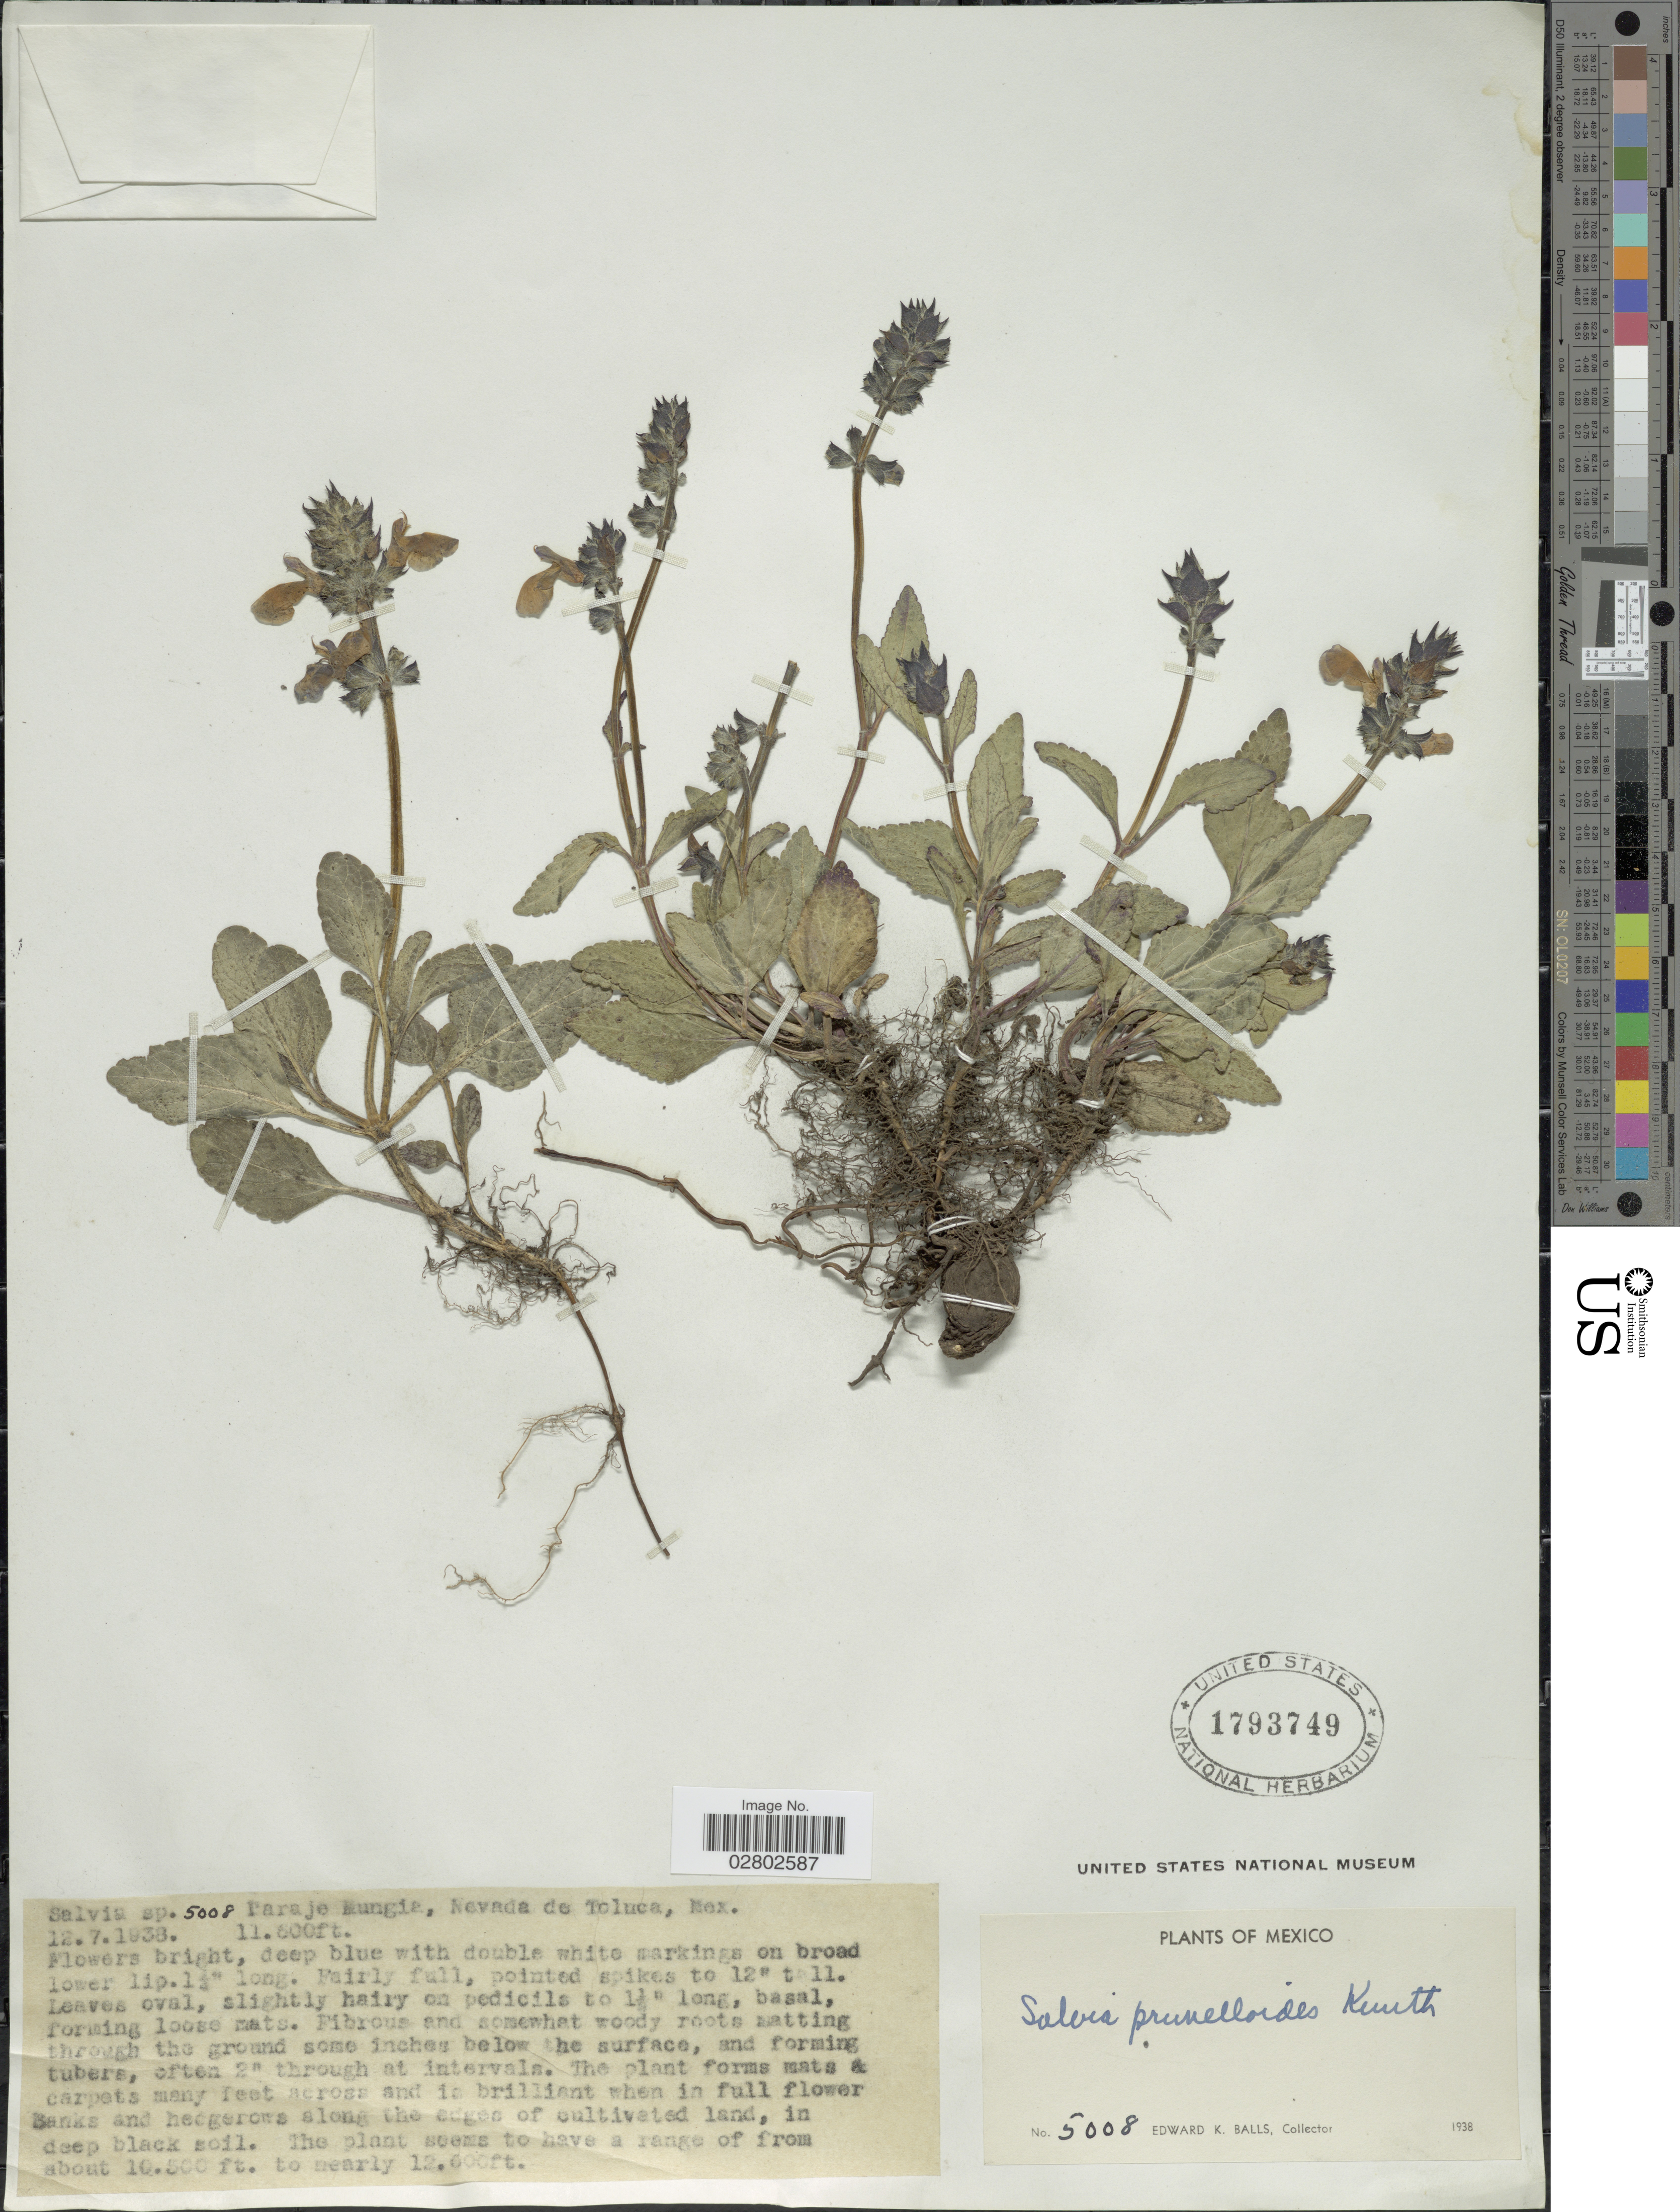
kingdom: Plantae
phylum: Tracheophyta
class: Magnoliopsida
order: Lamiales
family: Lamiaceae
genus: Salvia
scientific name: Salvia prunelloides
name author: Kunth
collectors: E. K. Balls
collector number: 5008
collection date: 1938-07-12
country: Mexico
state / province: México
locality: Paraje Mungia, Nevada de Toluca.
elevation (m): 3536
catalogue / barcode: US 1793749